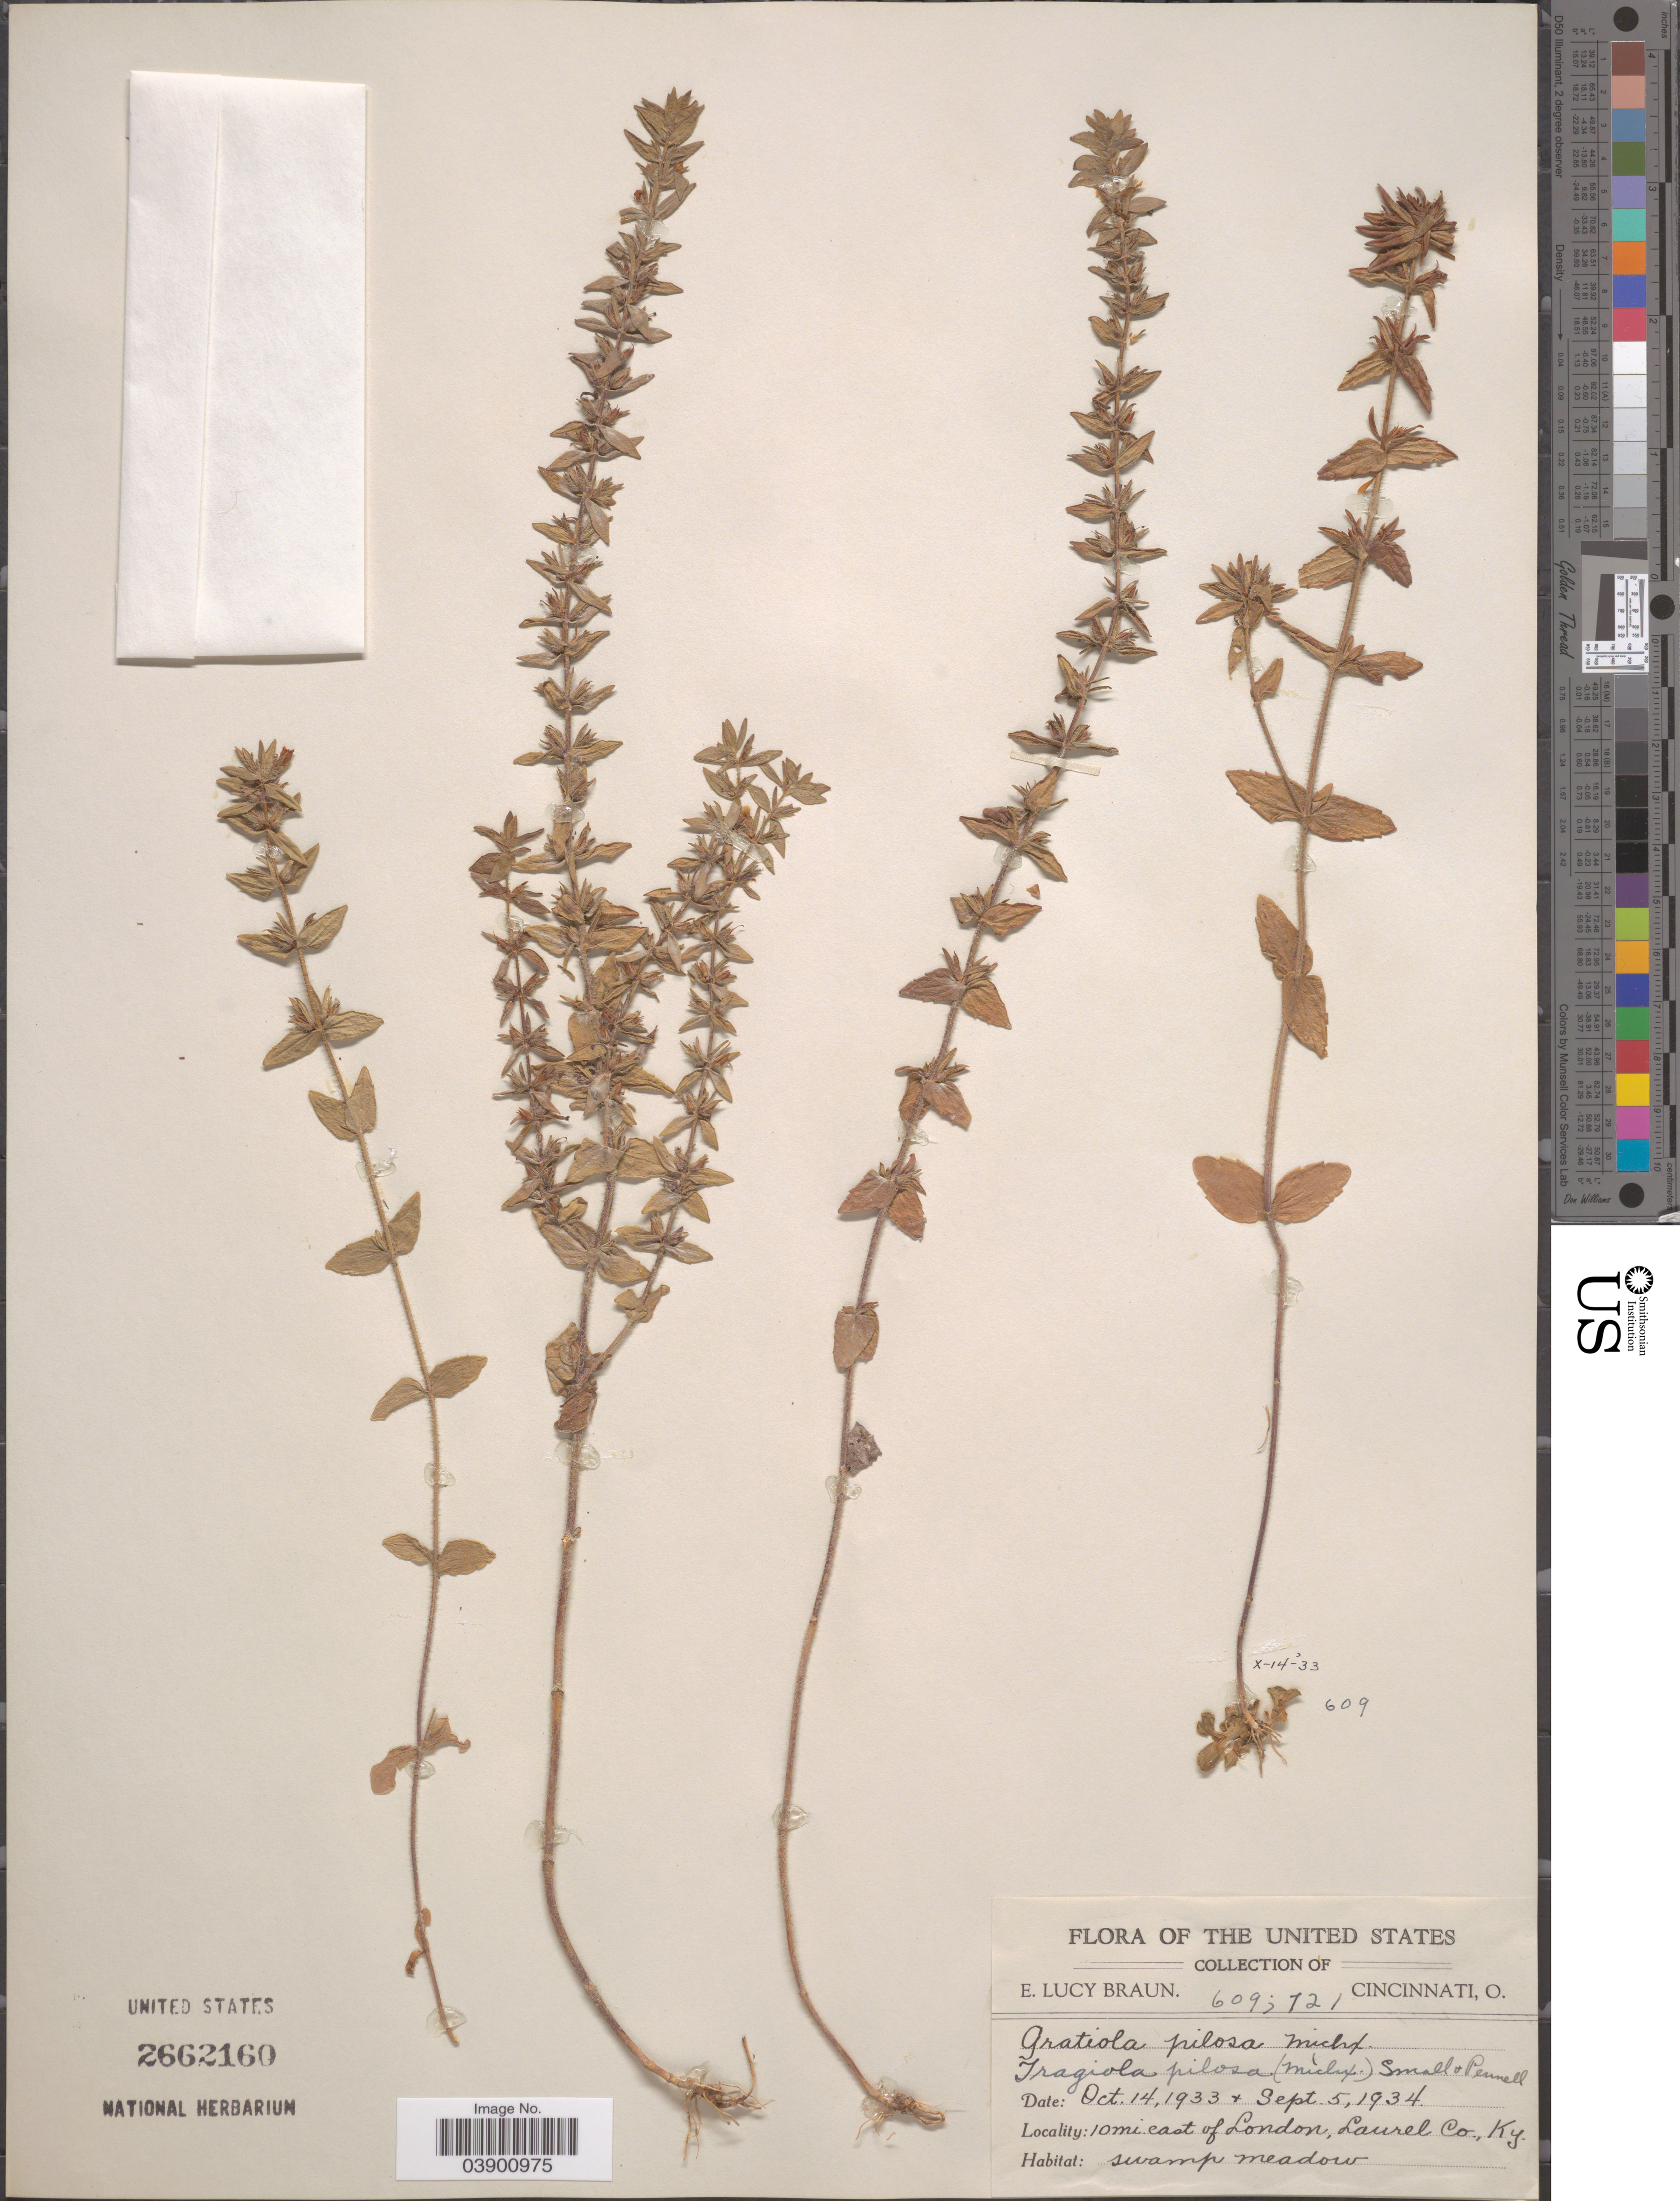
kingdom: Plantae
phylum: Tracheophyta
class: Magnoliopsida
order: Lamiales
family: Plantaginaceae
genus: Gratiola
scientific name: Gratiola pilosa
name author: Michx.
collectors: E. L. Braun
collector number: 609;721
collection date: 1933-10-14/1934-09-05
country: United States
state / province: Kentucky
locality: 10 mi. east of London, Laurel Co.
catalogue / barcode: US 2662160